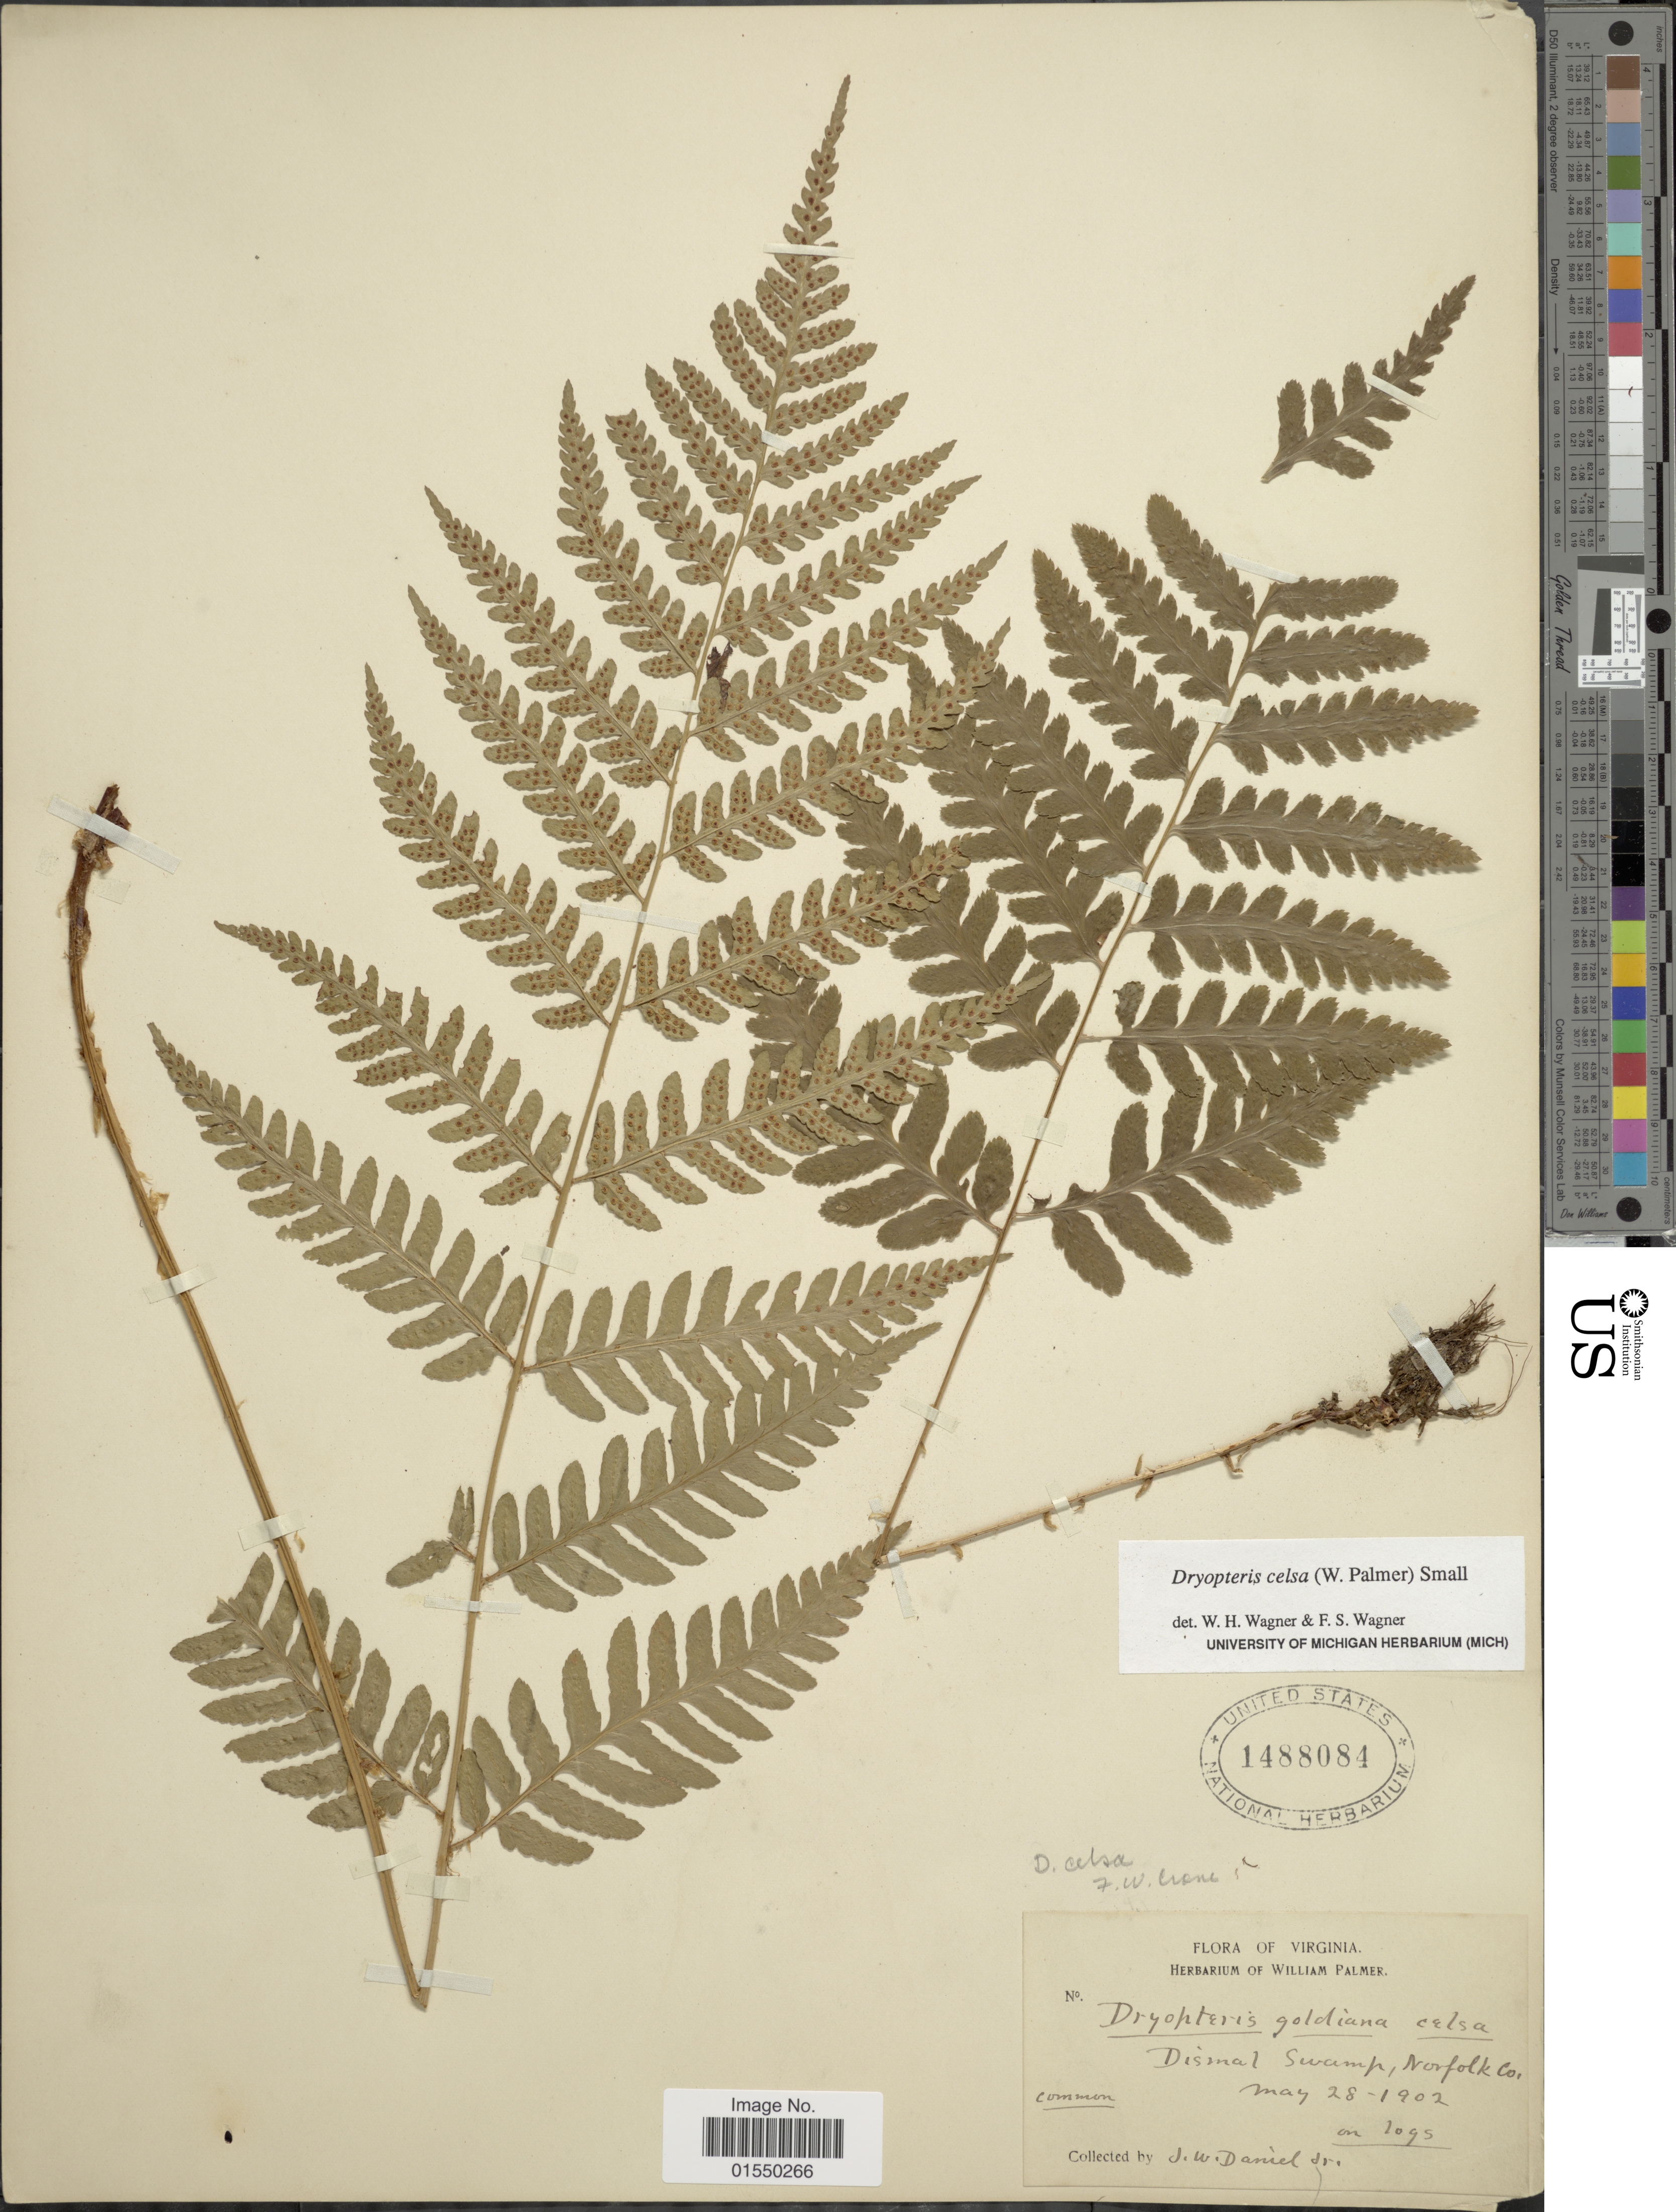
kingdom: Plantae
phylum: Tracheophyta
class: Polypodiopsida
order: Polypodiales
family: Dryopteridaceae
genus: Dryopteris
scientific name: Dryopteris celsa (W. Palmer) Knowlt., W. Palmer & C.L. Pollard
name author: (W. Palmer) Knowlt. et al.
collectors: J. Daniel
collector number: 1095?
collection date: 1902-05-28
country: United States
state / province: Virginia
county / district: City of Norfolk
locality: Dismal Swamp, Norfolk Co.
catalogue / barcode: US 1488084